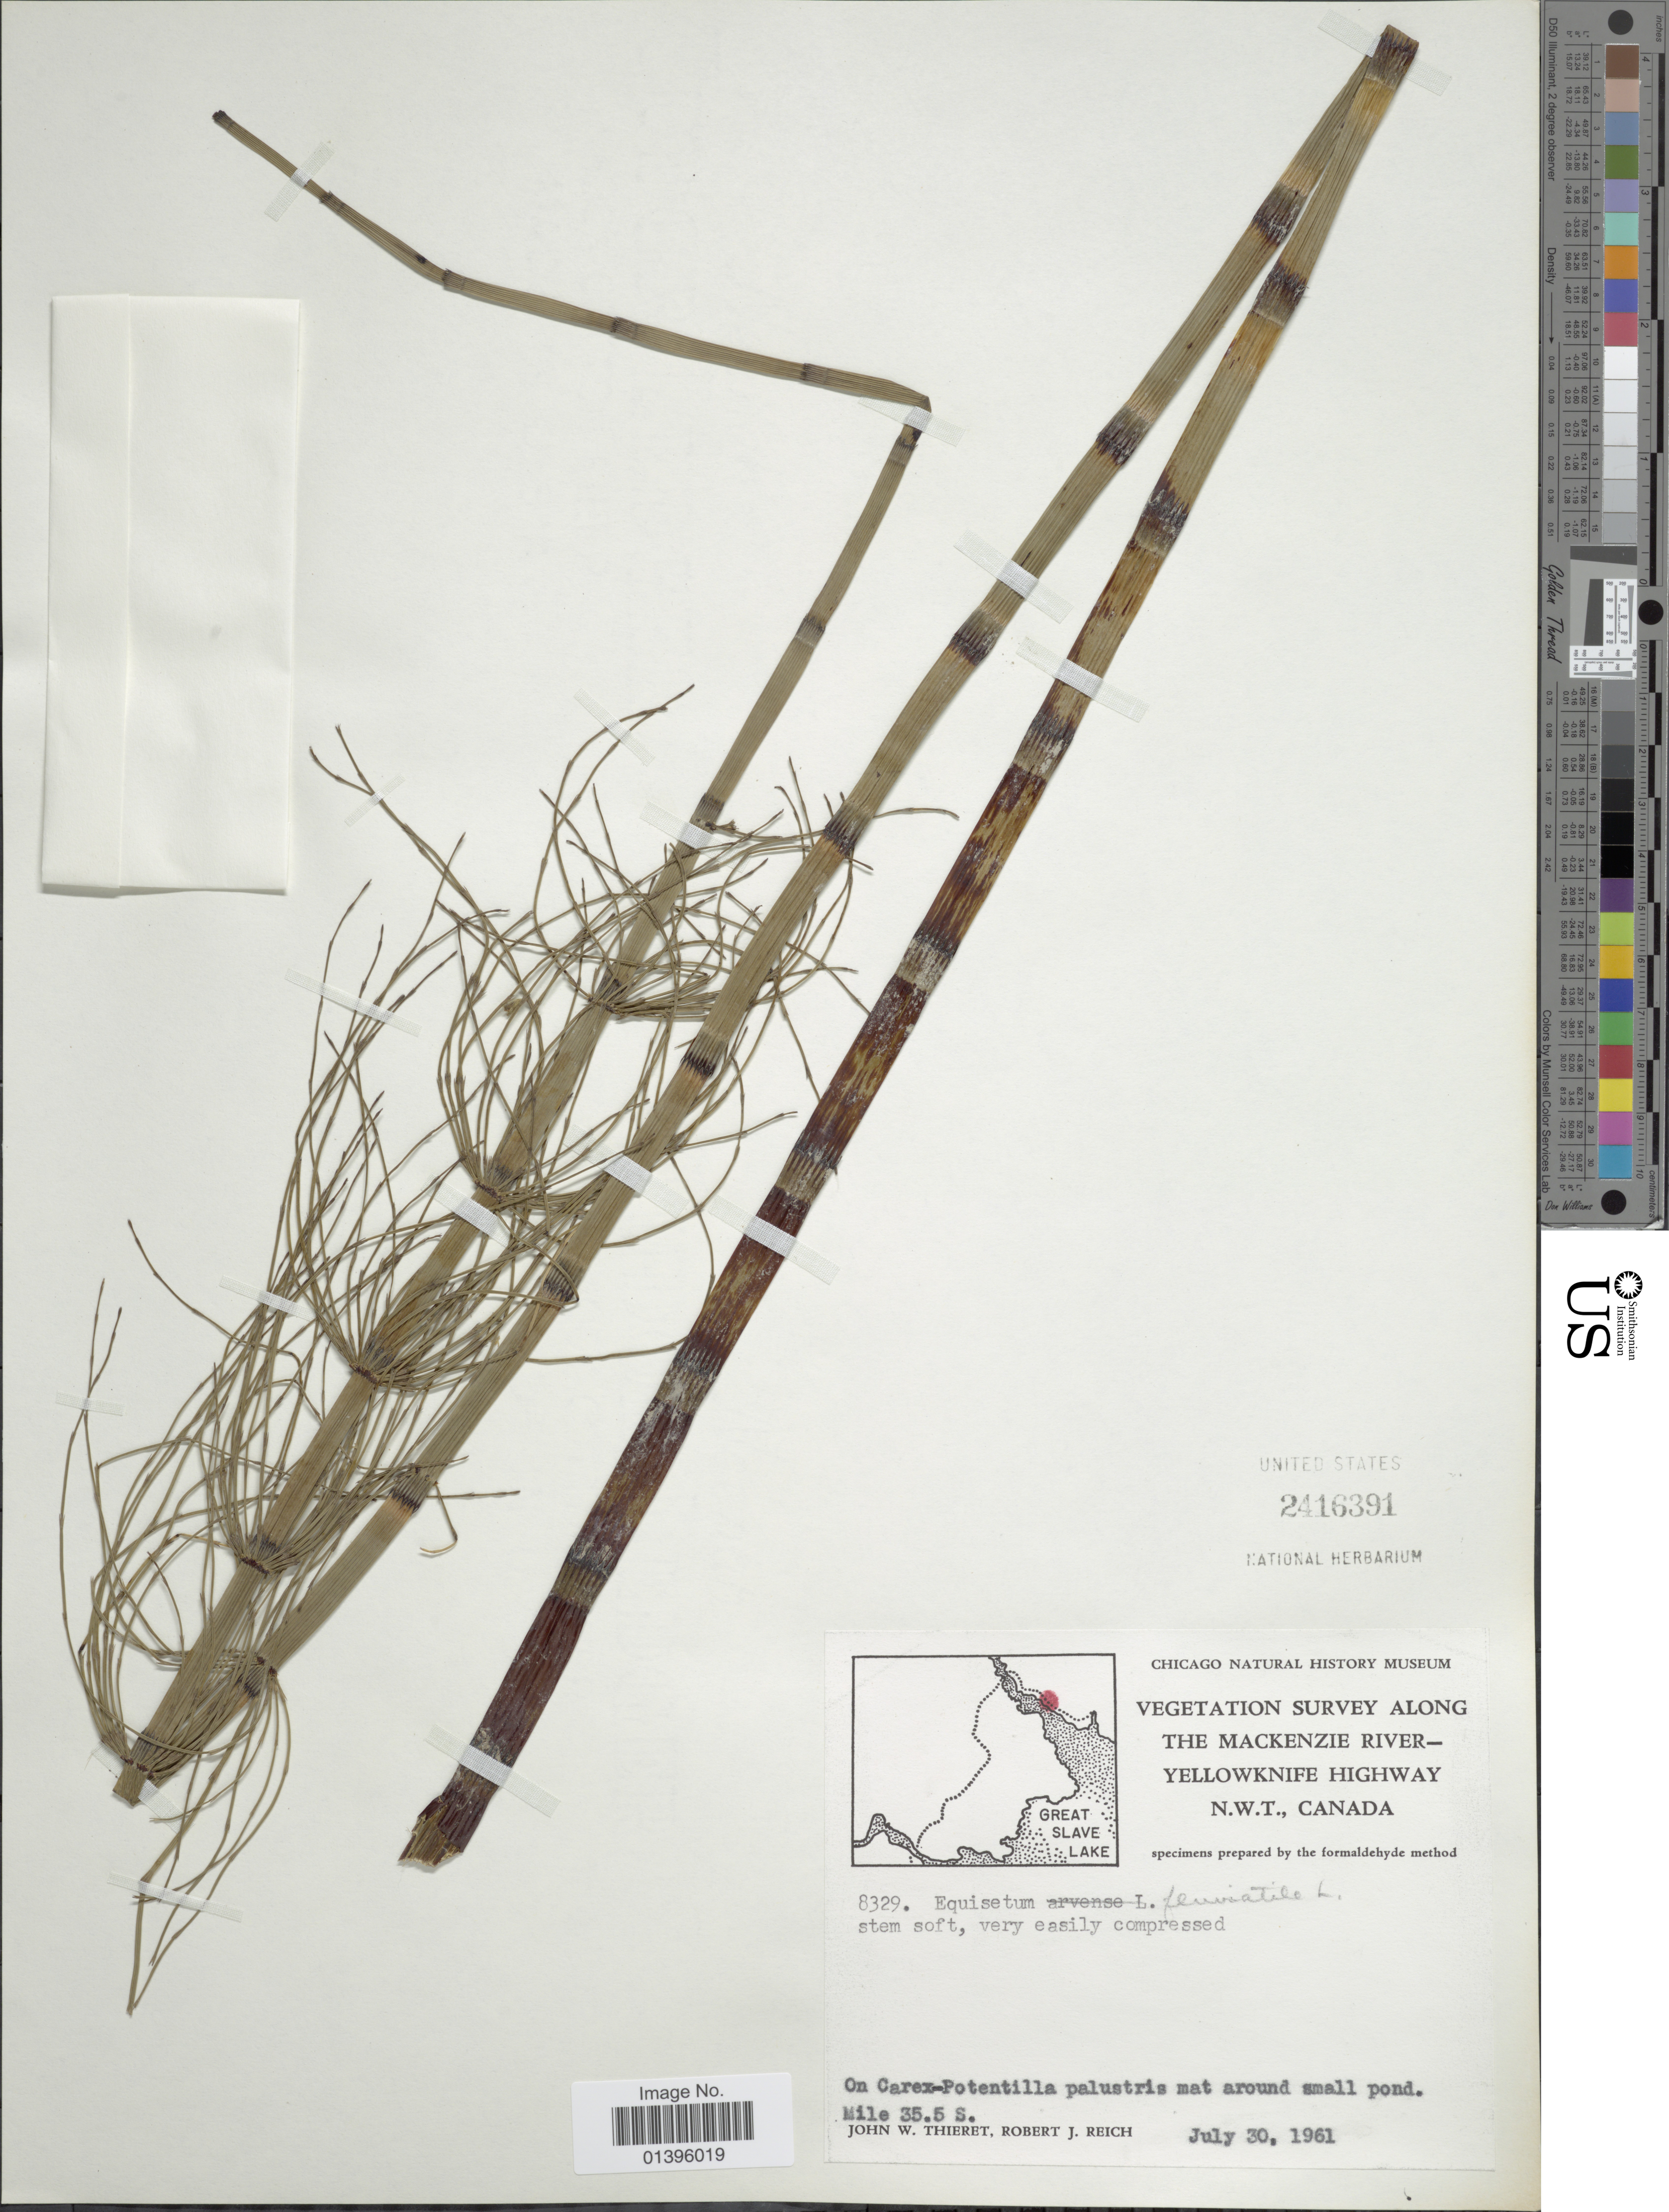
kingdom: Plantae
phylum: Tracheophyta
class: Polypodiopsida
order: Equisetales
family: Equisetaceae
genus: Equisetum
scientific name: Equisetum fluviatile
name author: L.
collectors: J. W. Thieret & R. Reich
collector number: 8329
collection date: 1961-07-30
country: Canada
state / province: Northwest Territories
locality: Vegetation survey along the Mackenzie River-Yellowknife Highway. On Carex-Potentilla palustris mat around small pond. Mile 35.5 S.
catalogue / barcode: US 2416391